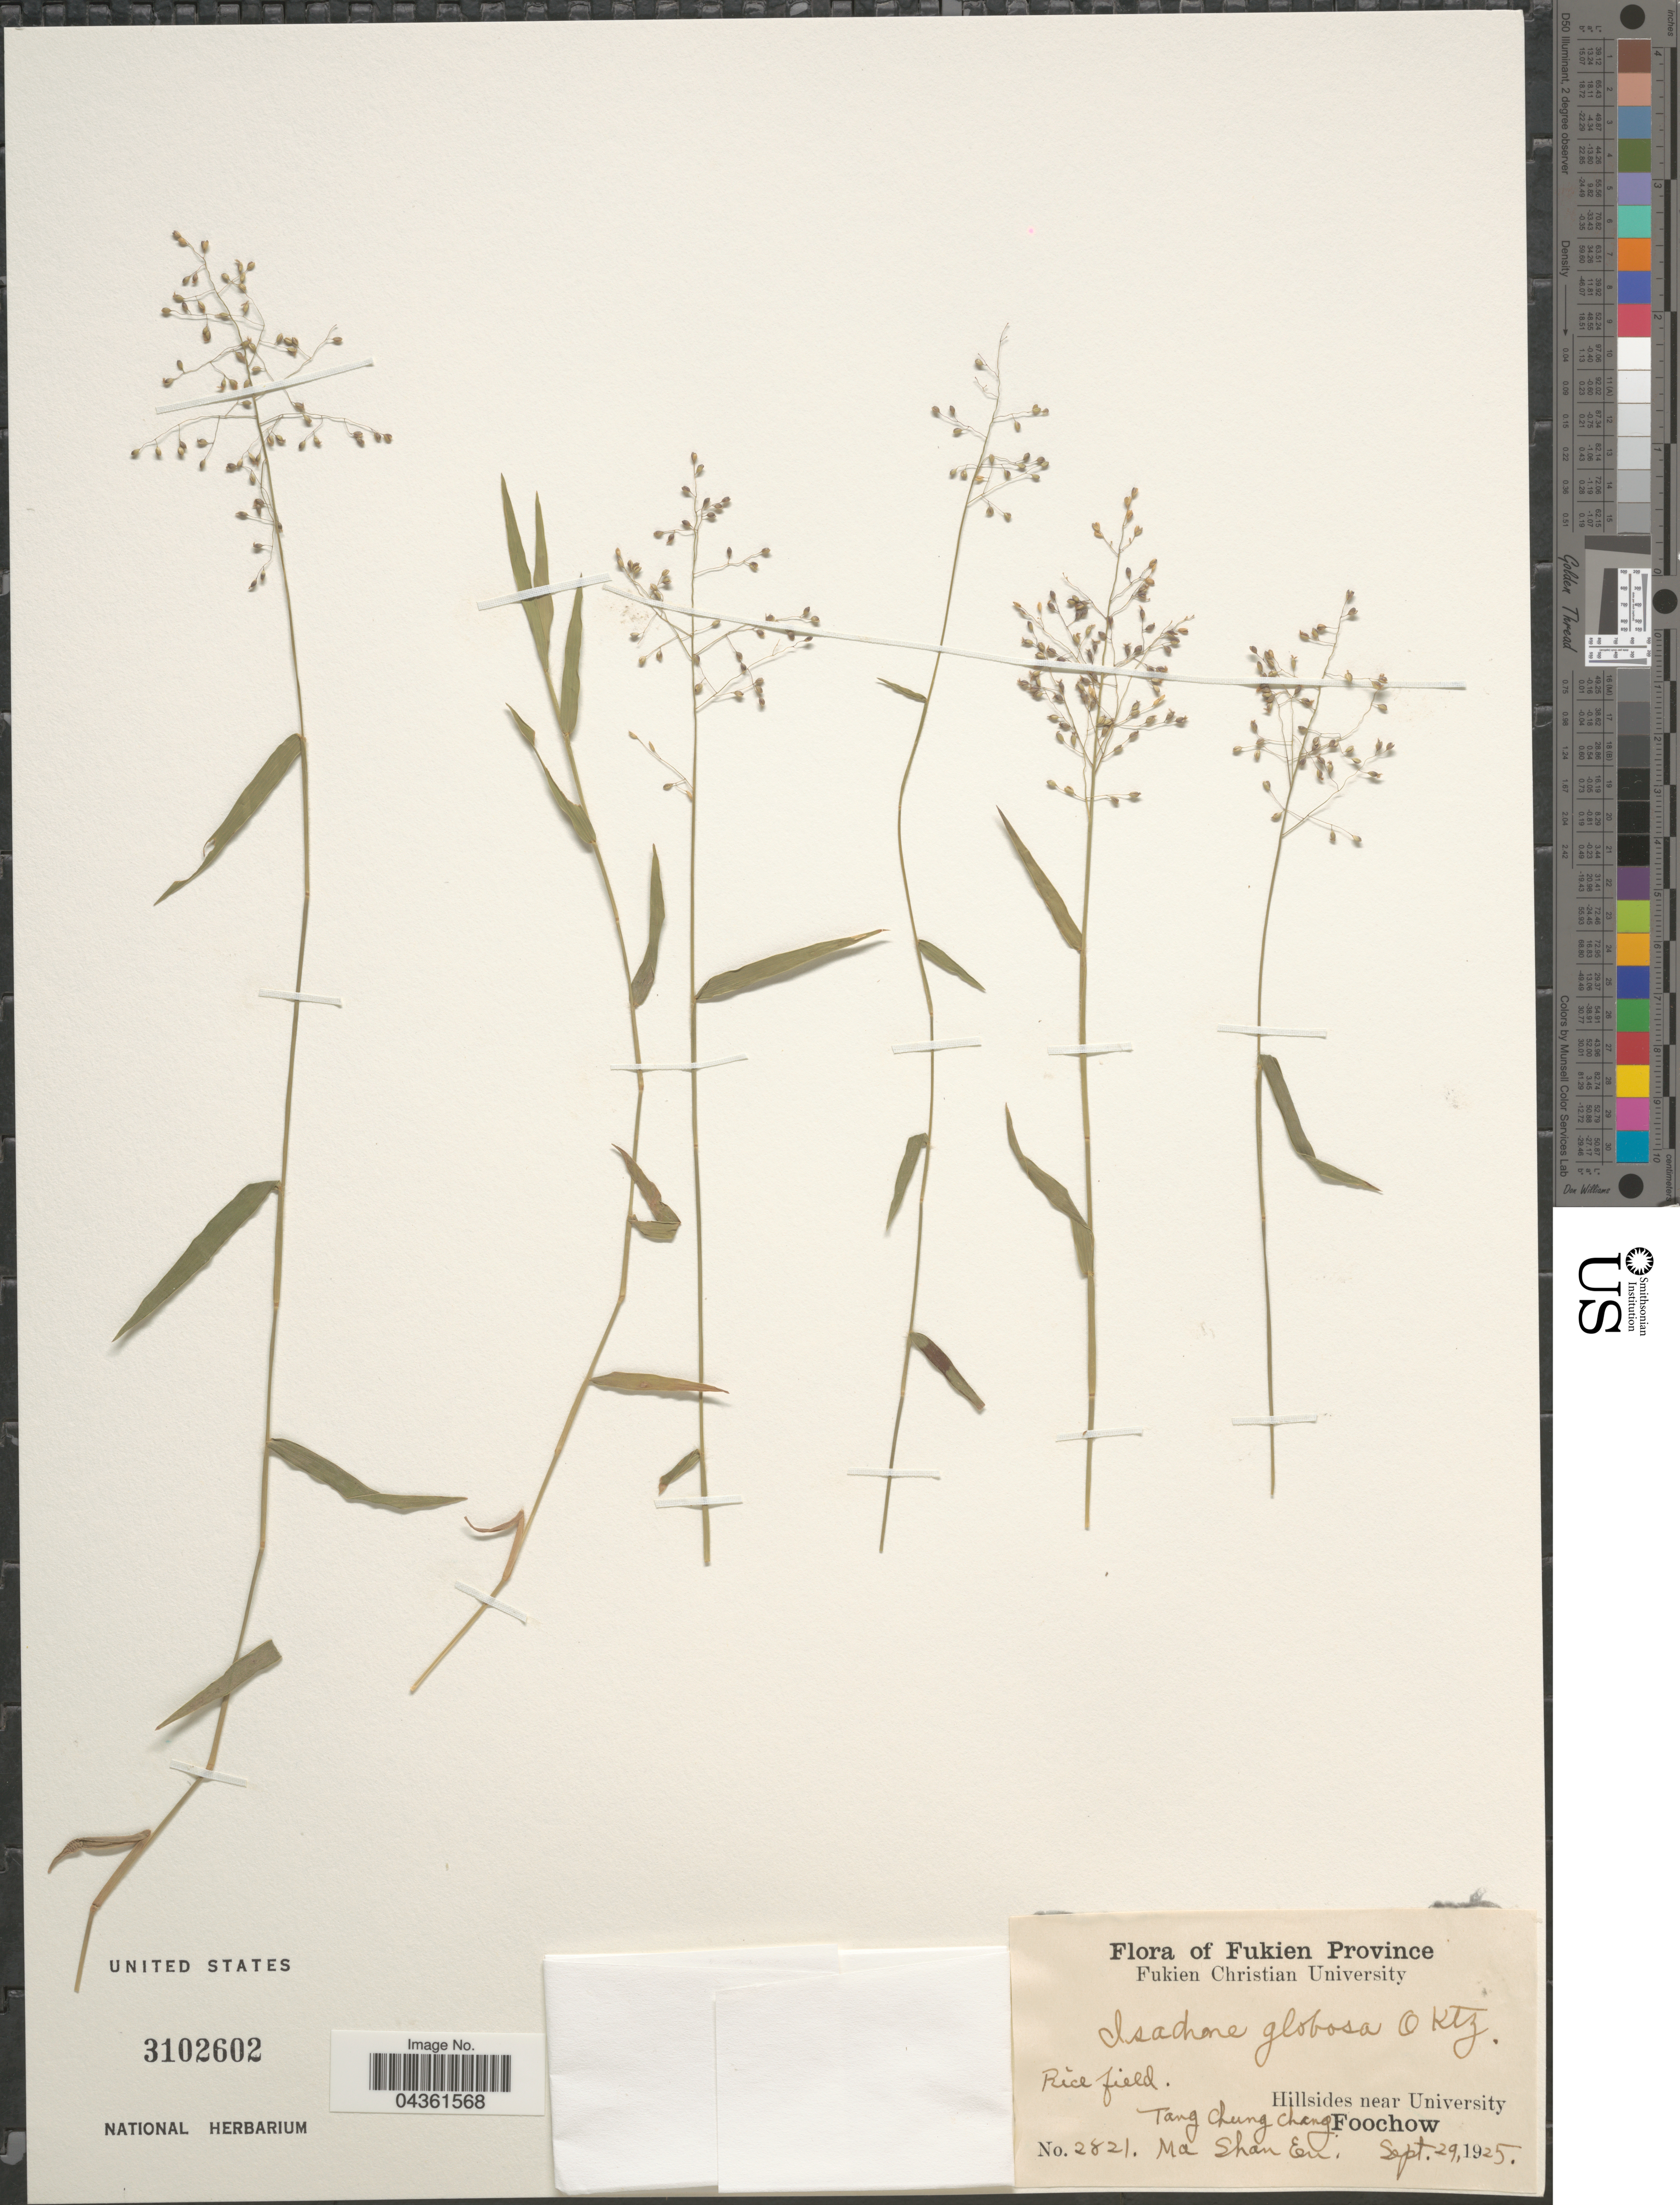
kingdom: Plantae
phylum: Tracheophyta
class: Liliopsida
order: Poales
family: Poaceae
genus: Isachne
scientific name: Isachne globosa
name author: (Thunb.) Kuntze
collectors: T. C. Chang & M. En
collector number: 2821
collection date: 1925-09-29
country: China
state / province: Fujian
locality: Fukien Province. Hillsides near University. Foochow.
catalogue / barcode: US 3102602